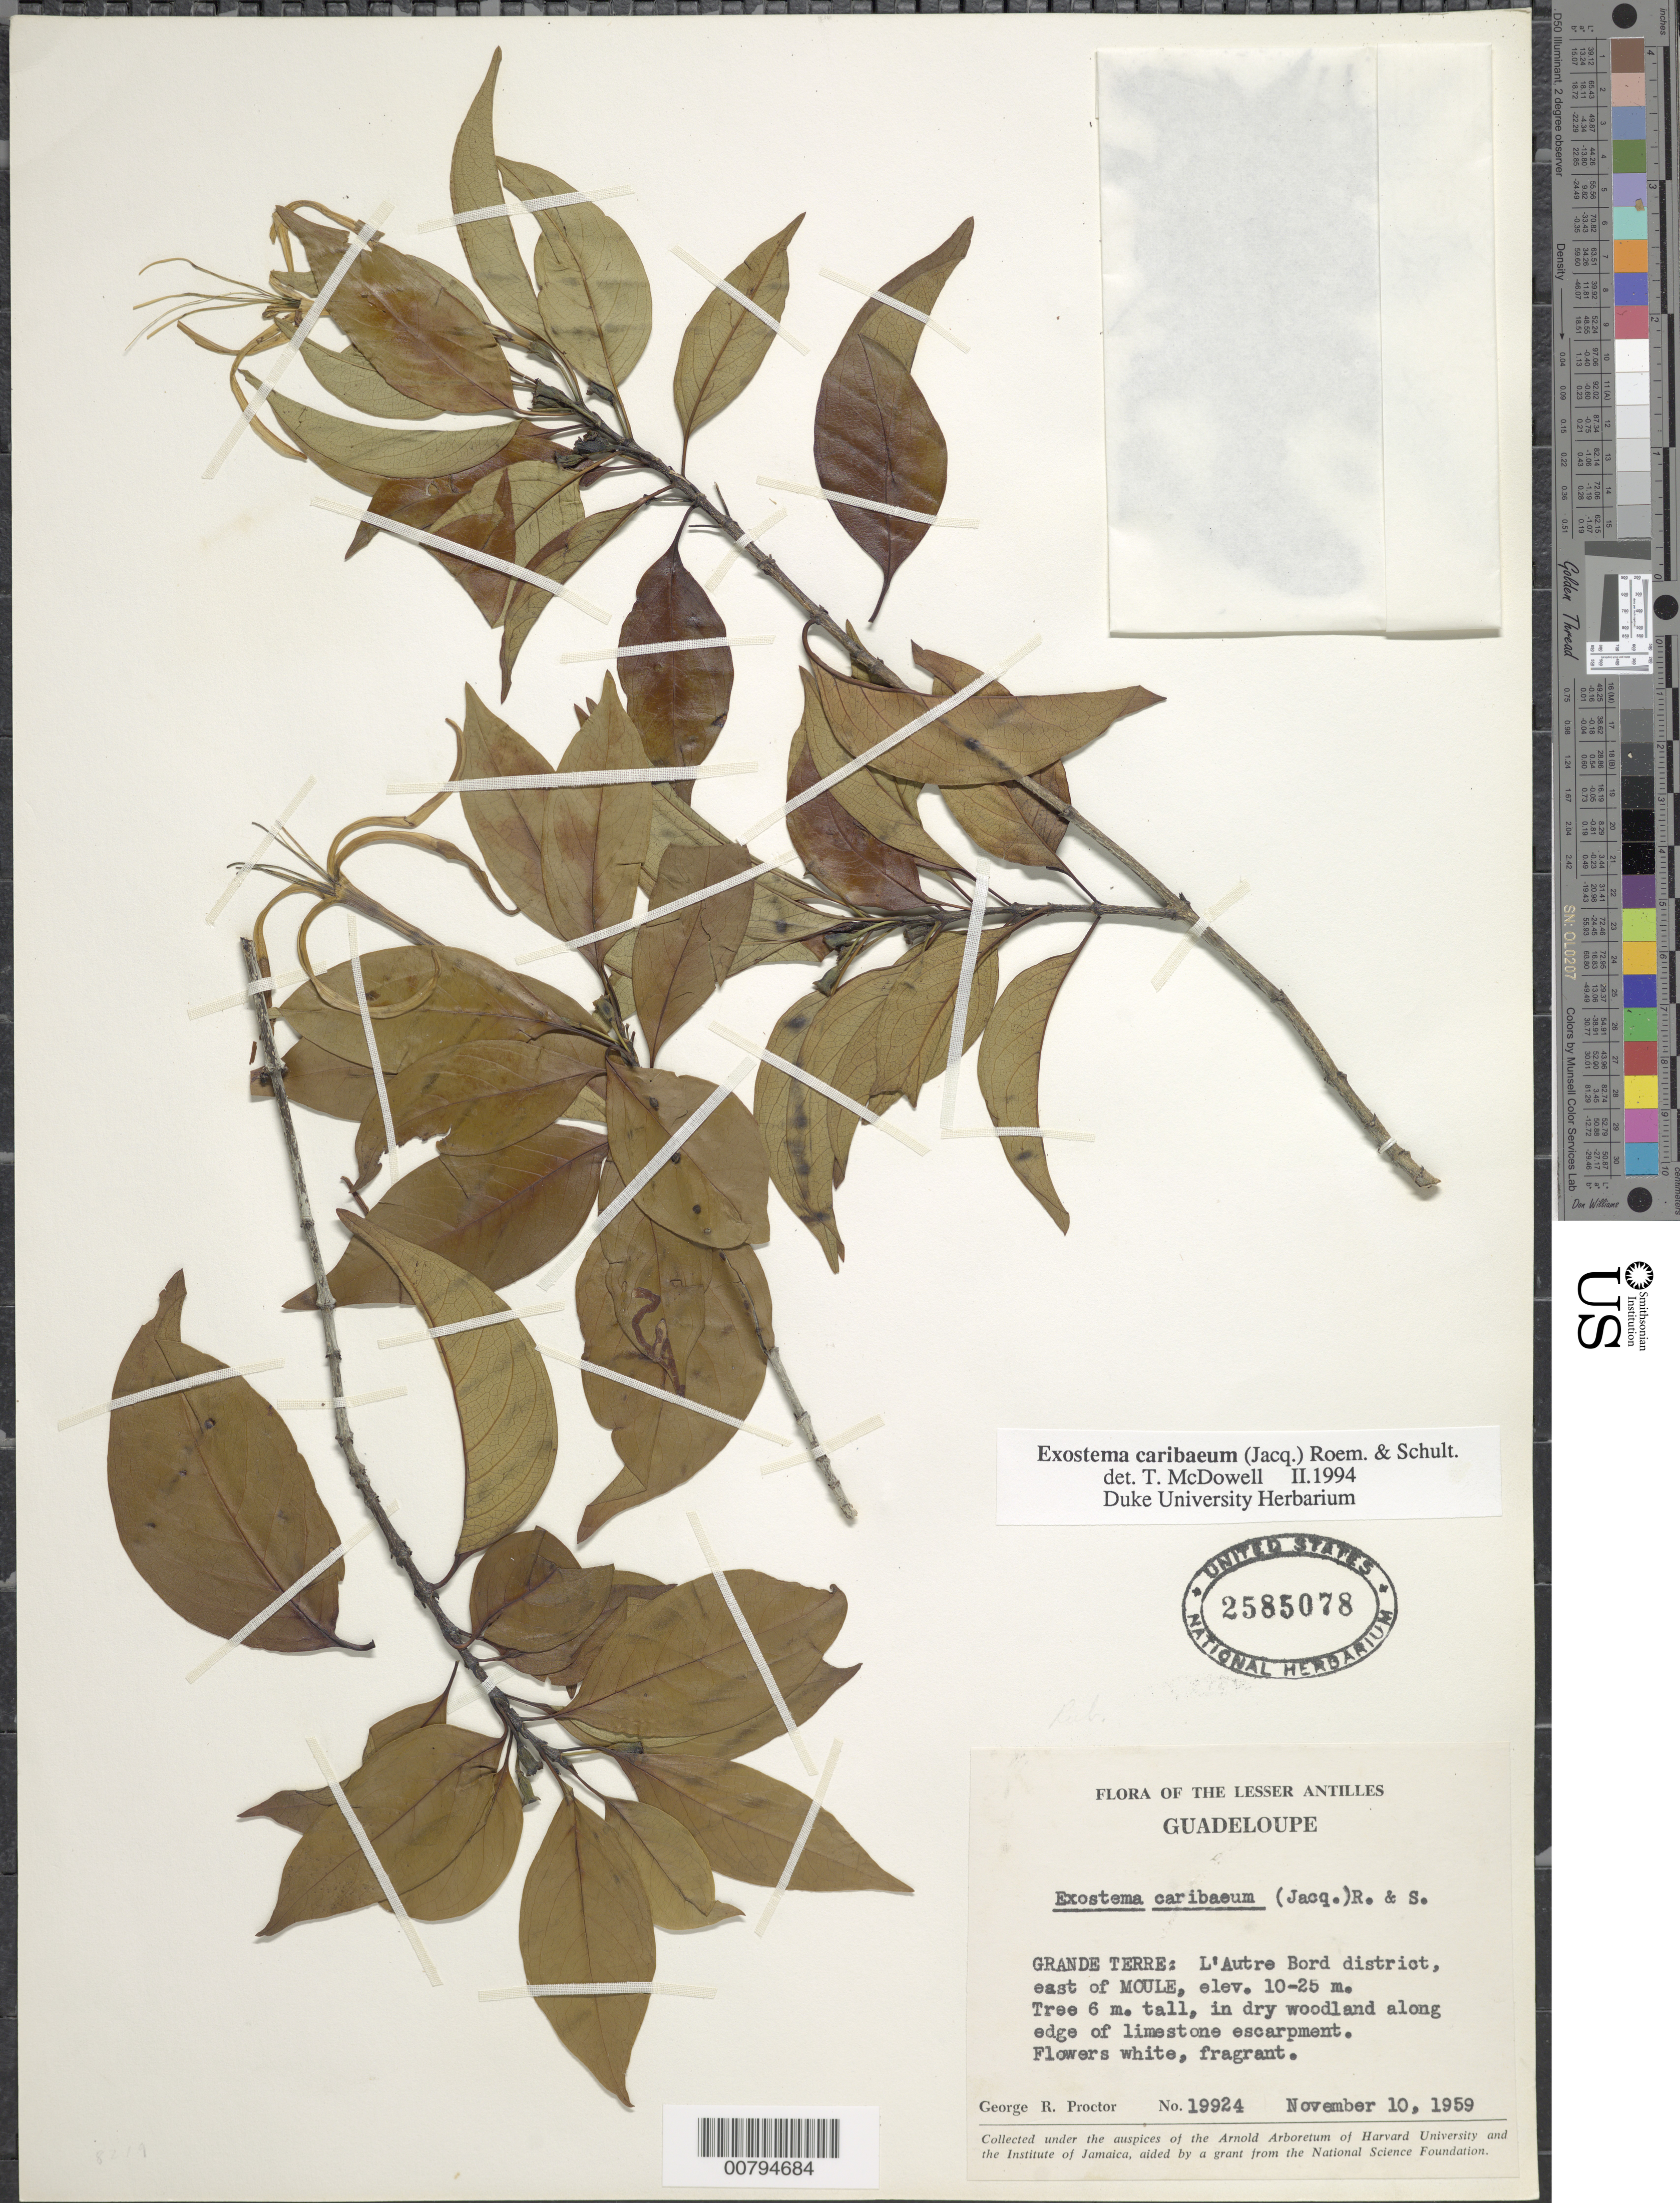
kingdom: Plantae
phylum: Tracheophyta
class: Magnoliopsida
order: Gentianales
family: Rubiaceae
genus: Exostema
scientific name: Exostema caribaeum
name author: (Jacq.) Roem. & Schult.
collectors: G. R. Proctor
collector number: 19924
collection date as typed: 10 Nov 1959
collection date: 1959-11-10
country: Guadeloupe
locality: Grande Terre: L'Autre Bord district, east of Moule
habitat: In dry woodland along edge of limestone escarpment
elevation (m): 10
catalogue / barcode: US 2585078